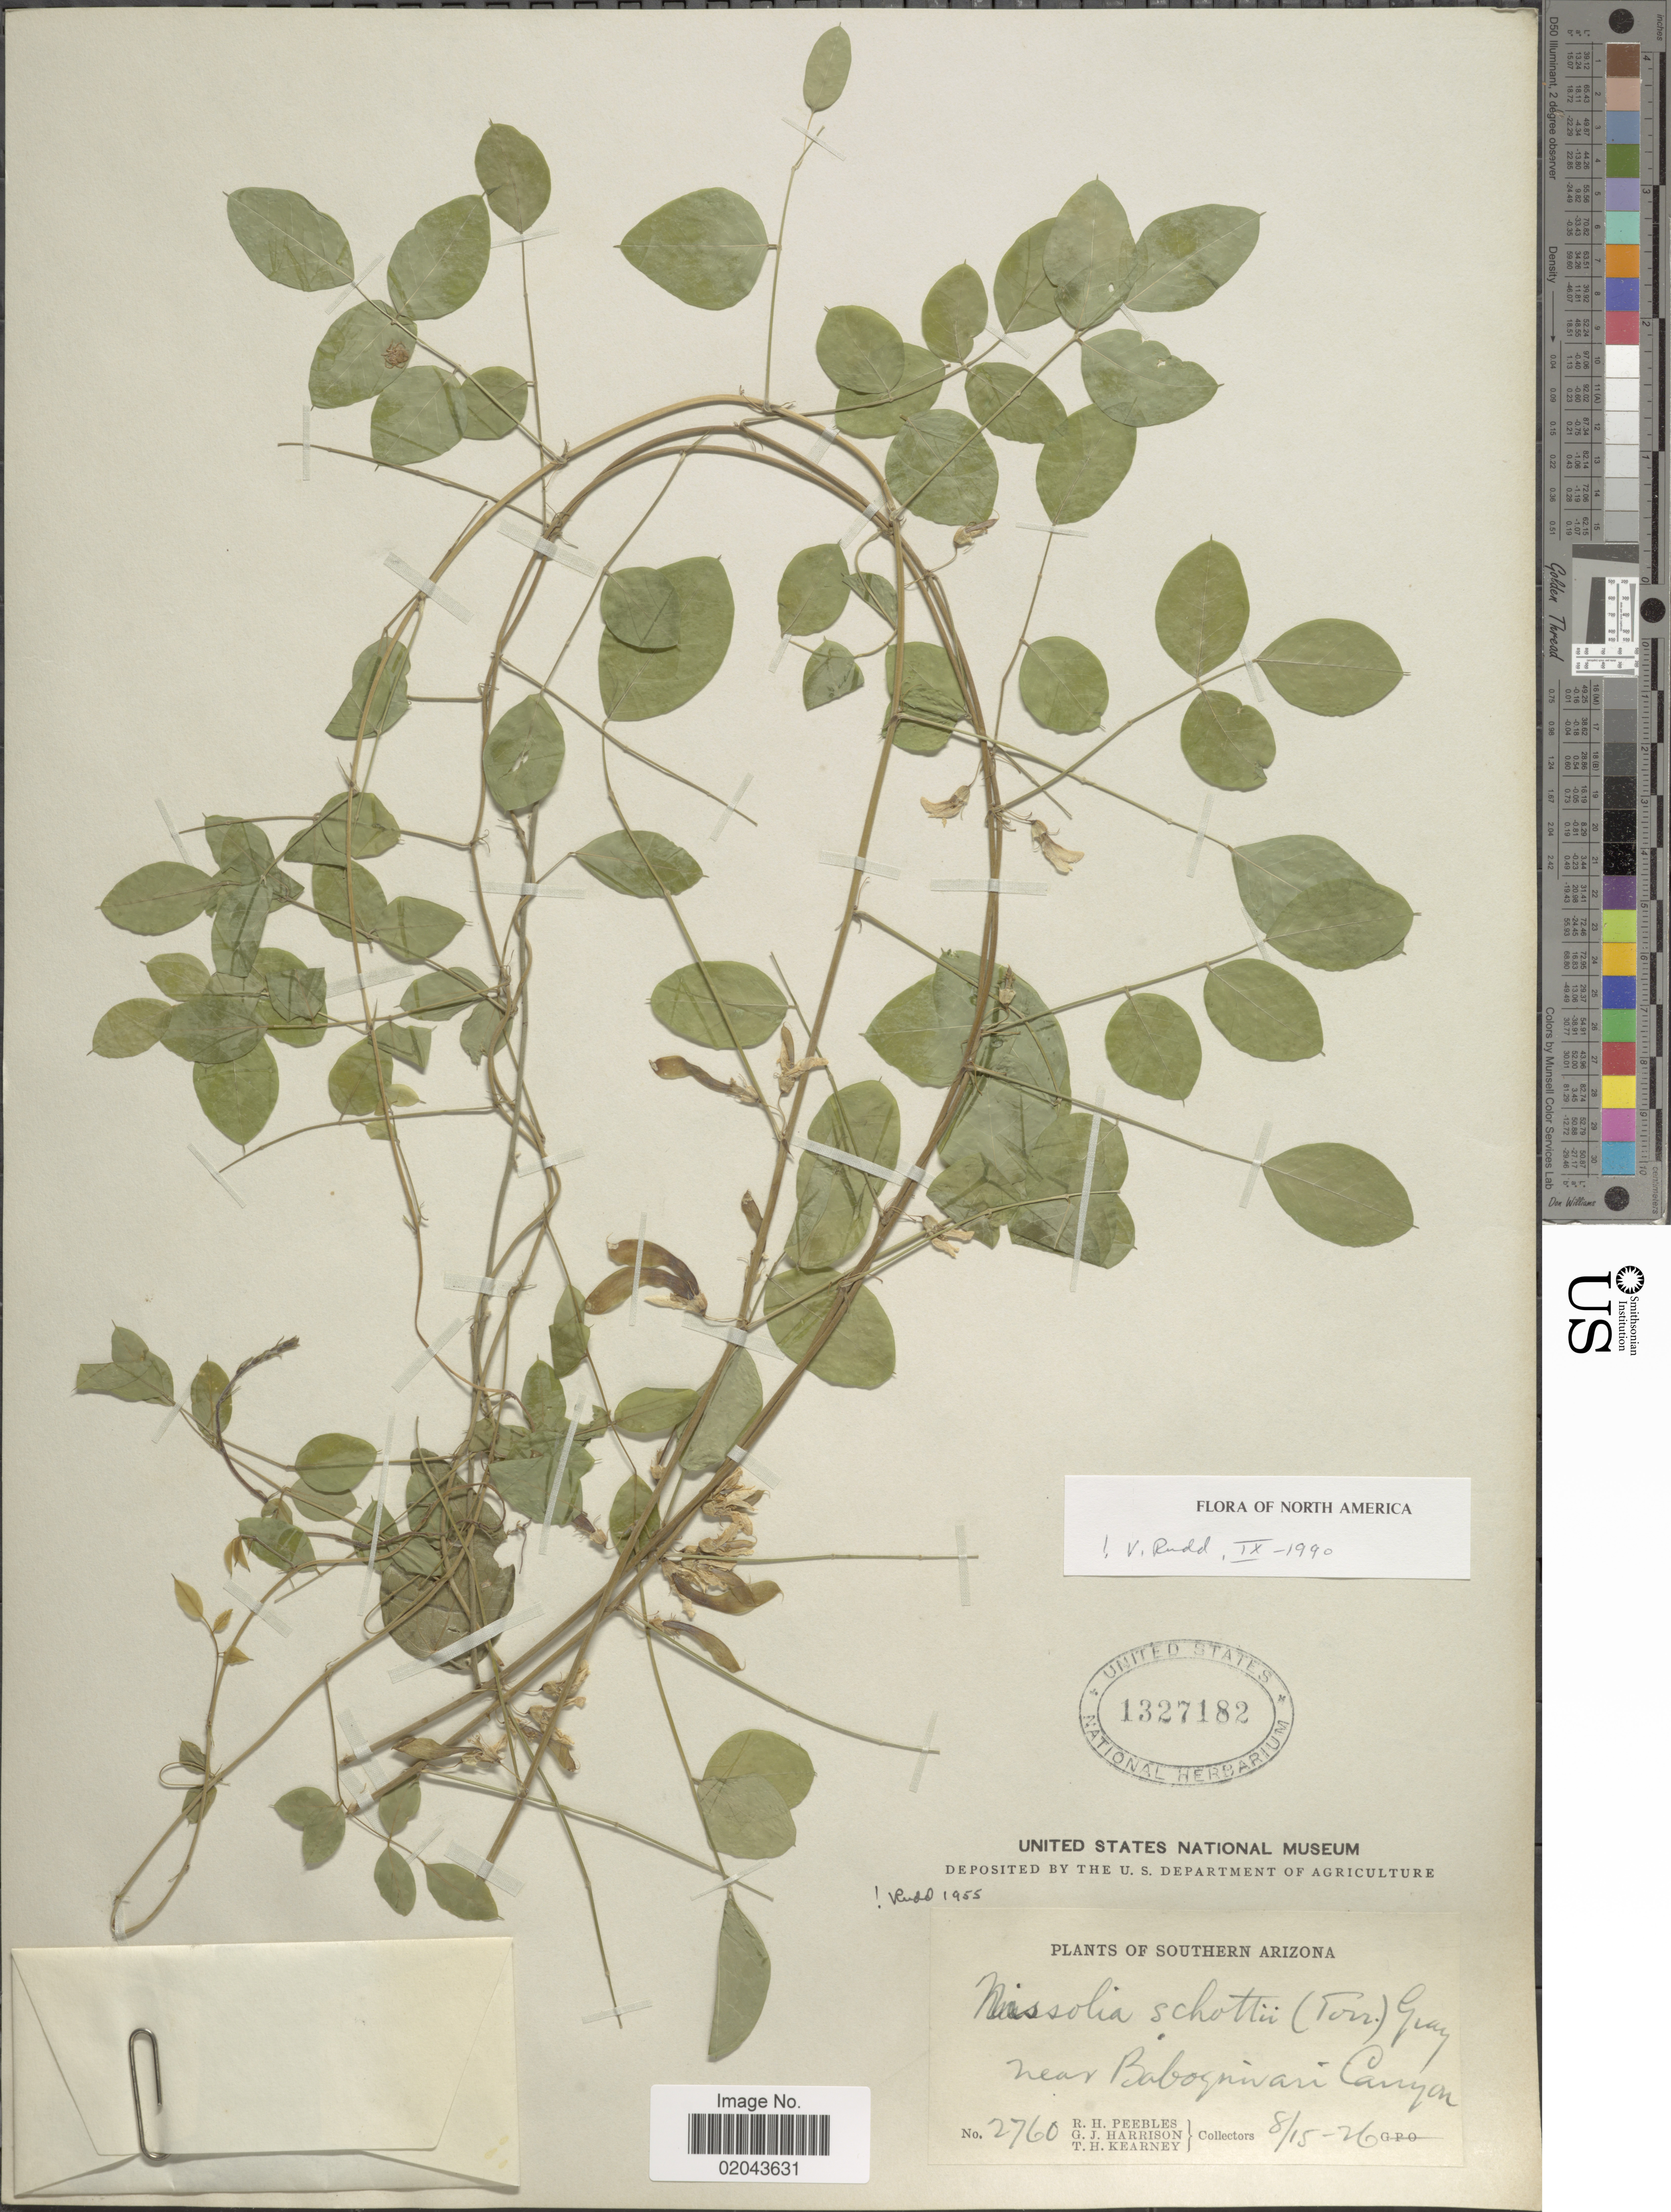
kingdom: Plantae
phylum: Tracheophyta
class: Magnoliopsida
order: Fabales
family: Fabaceae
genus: Nissolia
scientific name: Nissolia schottii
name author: A. Gray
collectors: R. H. Peebles, G. J. Harrison & T. H. Kearney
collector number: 2760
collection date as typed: Transcribed d/m/y: 15/8/26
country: United States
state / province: Arizona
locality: Southern Arizona, Near Baboquivari Canyon.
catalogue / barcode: US 1327182